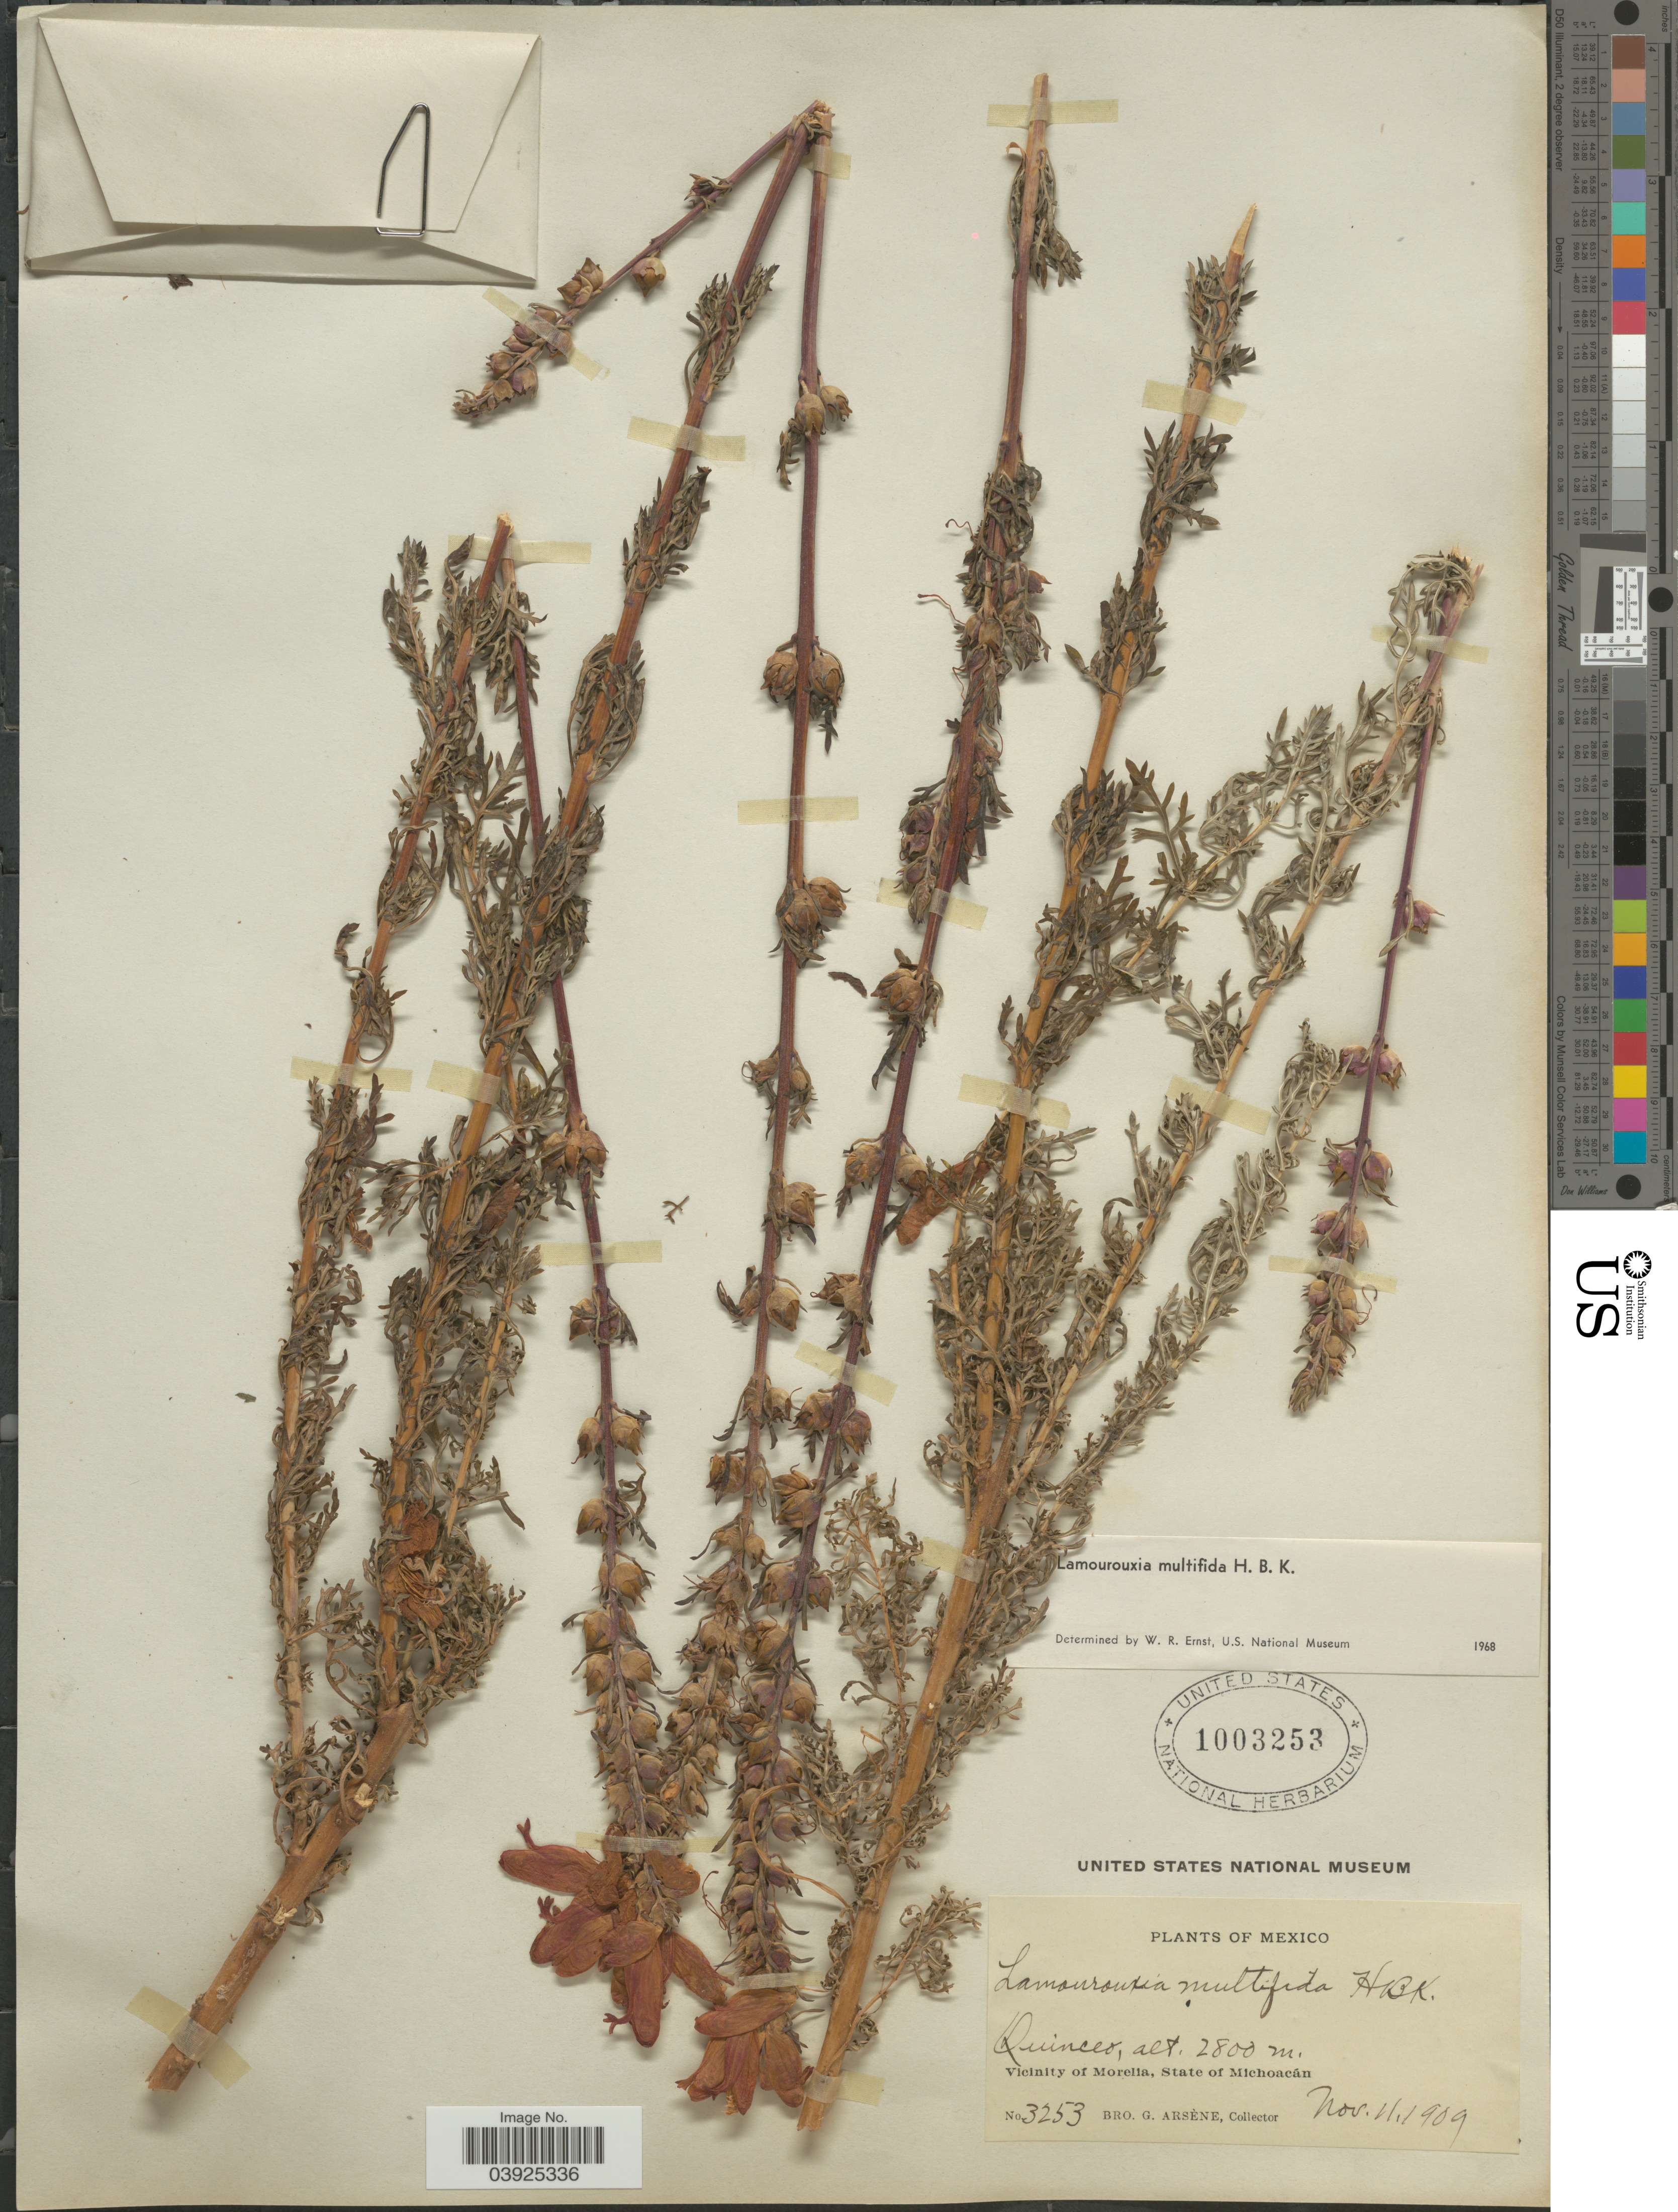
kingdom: Plantae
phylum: Tracheophyta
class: Magnoliopsida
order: Lamiales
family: Orobanchaceae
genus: Lamourouxia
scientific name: Lamourouxia multifida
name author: Kunth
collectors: Bro. G. Arsène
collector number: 3253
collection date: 1909-11-11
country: Mexico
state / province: Michoacán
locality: Quinceo. Vicinity of Morelia.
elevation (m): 2800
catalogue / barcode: US 1003253